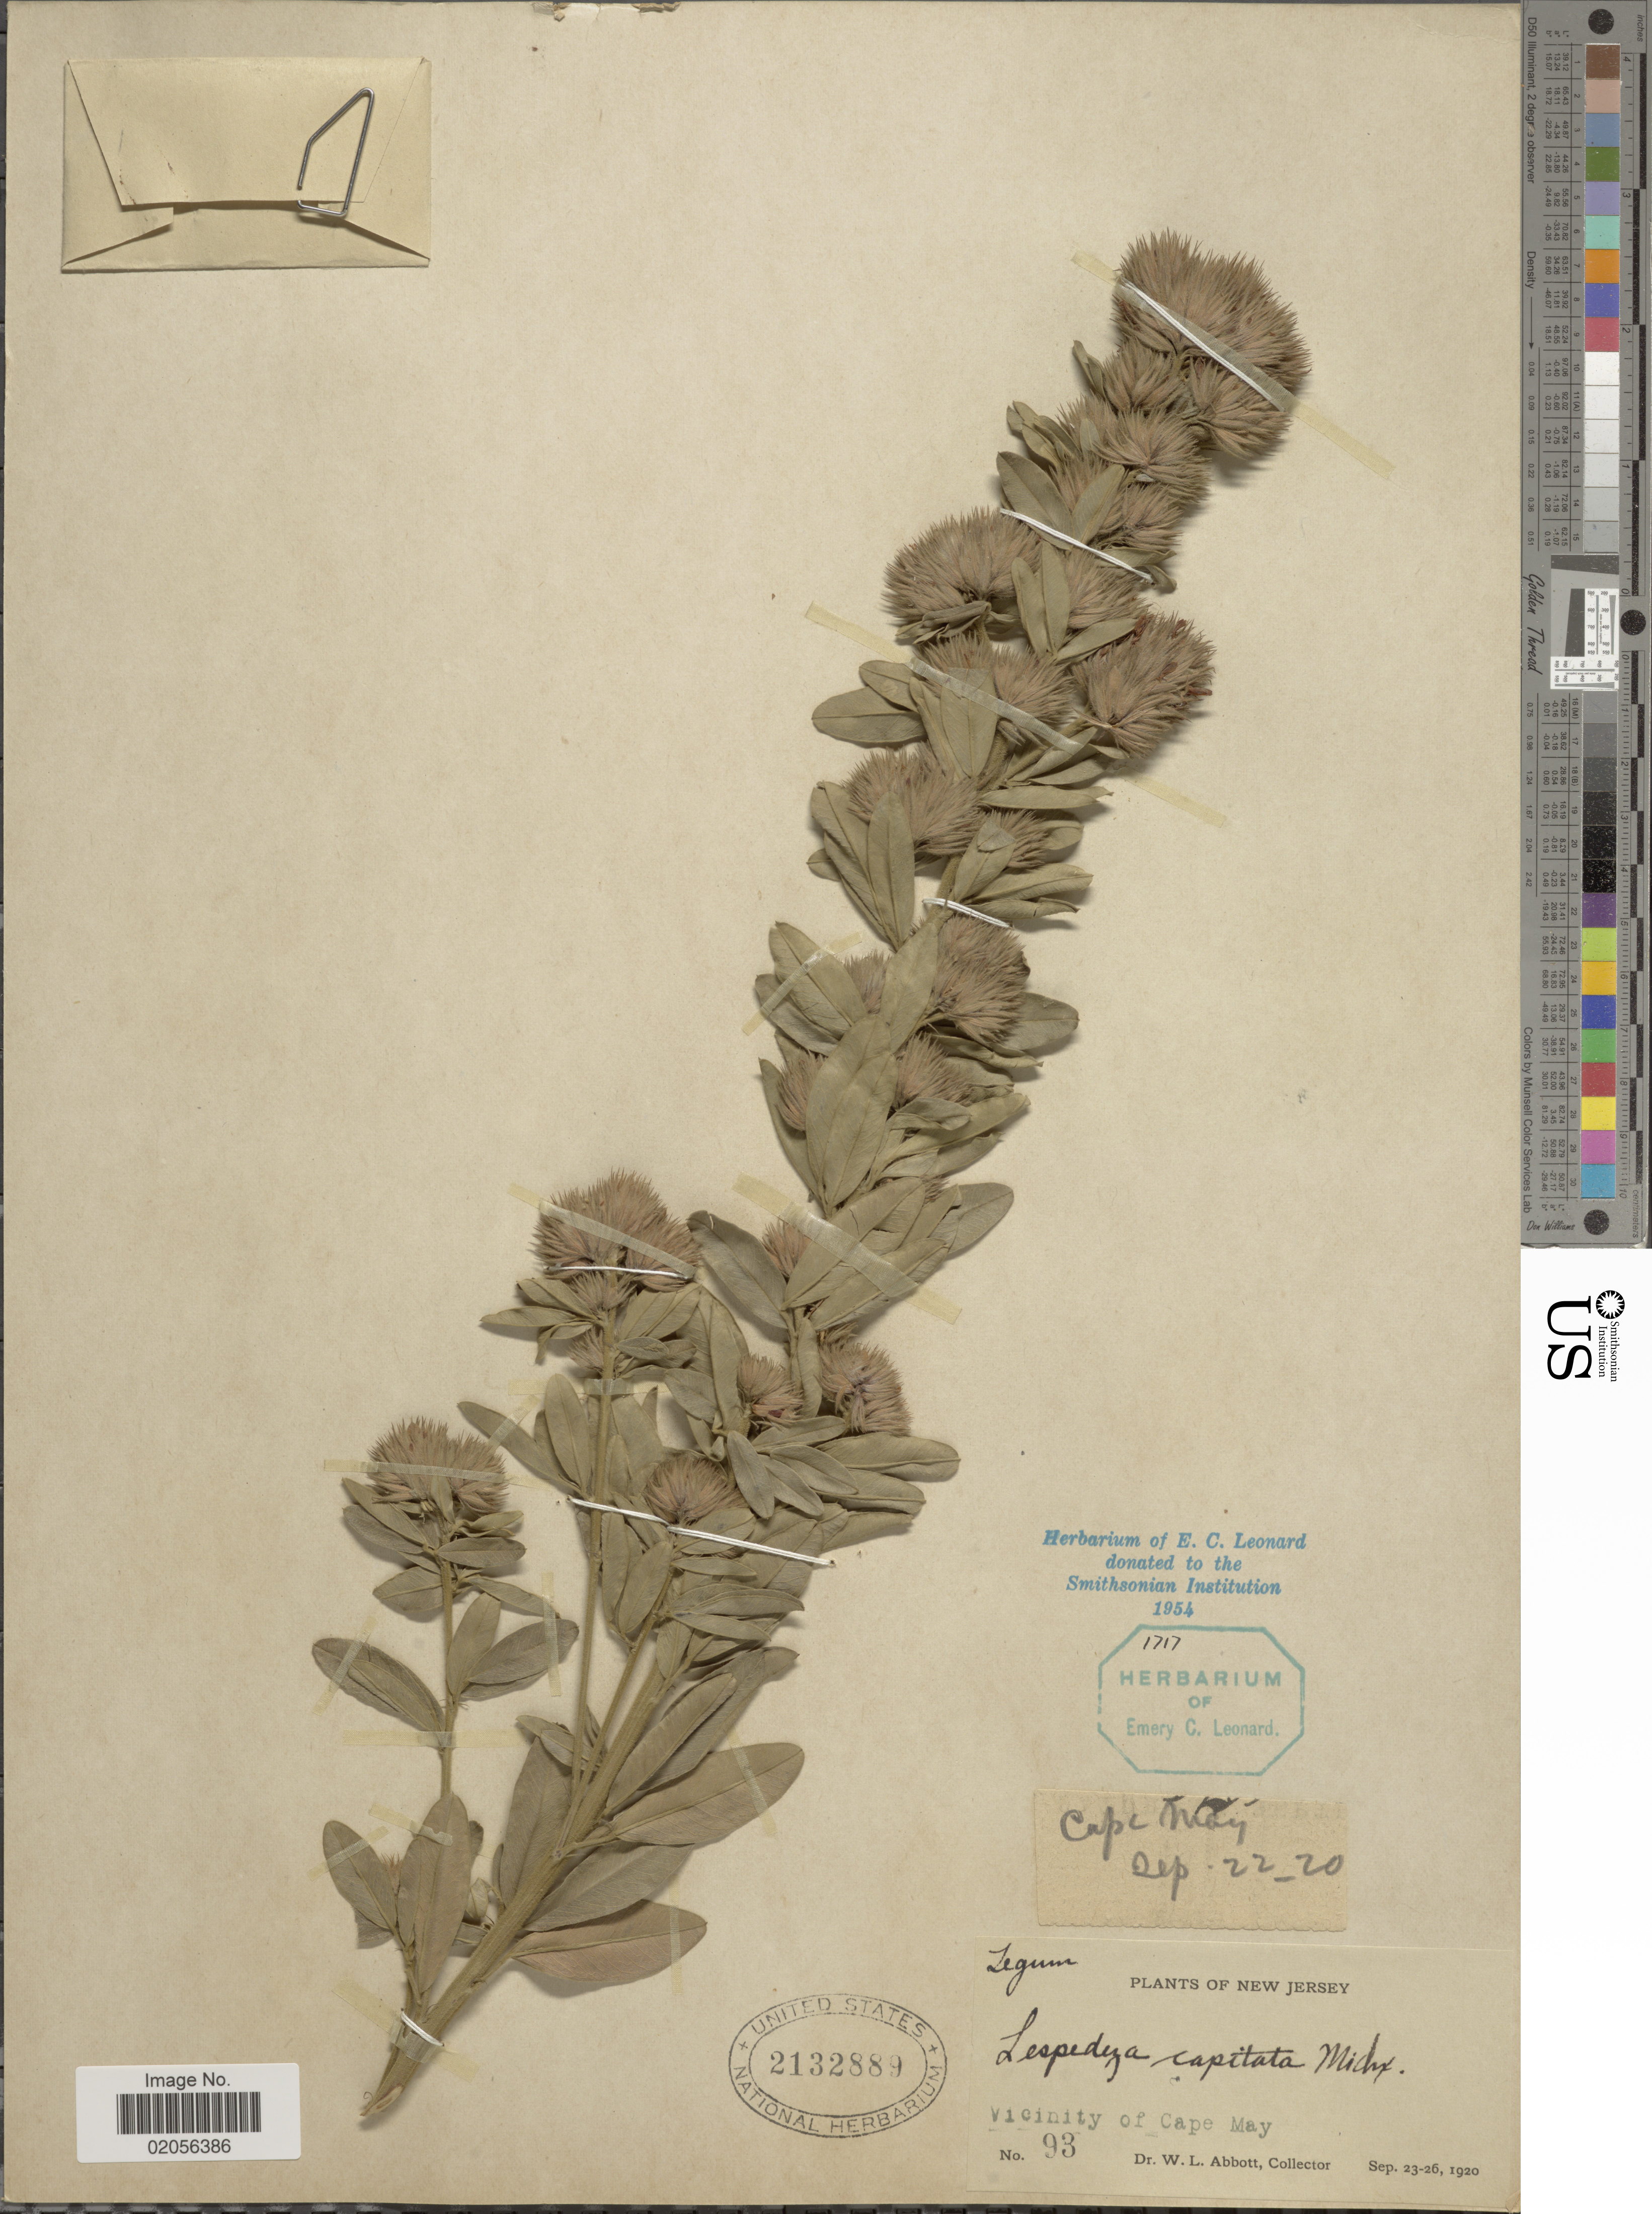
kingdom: Plantae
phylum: Tracheophyta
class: Magnoliopsida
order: Fabales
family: Fabaceae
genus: Lespedeza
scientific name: Lespedeza capitata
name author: Michx.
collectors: W. L. Abbott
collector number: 93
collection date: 1920-09-23/1920-09-26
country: United States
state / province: New Jersey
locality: Vicinity of Cape May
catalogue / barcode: US 2132889